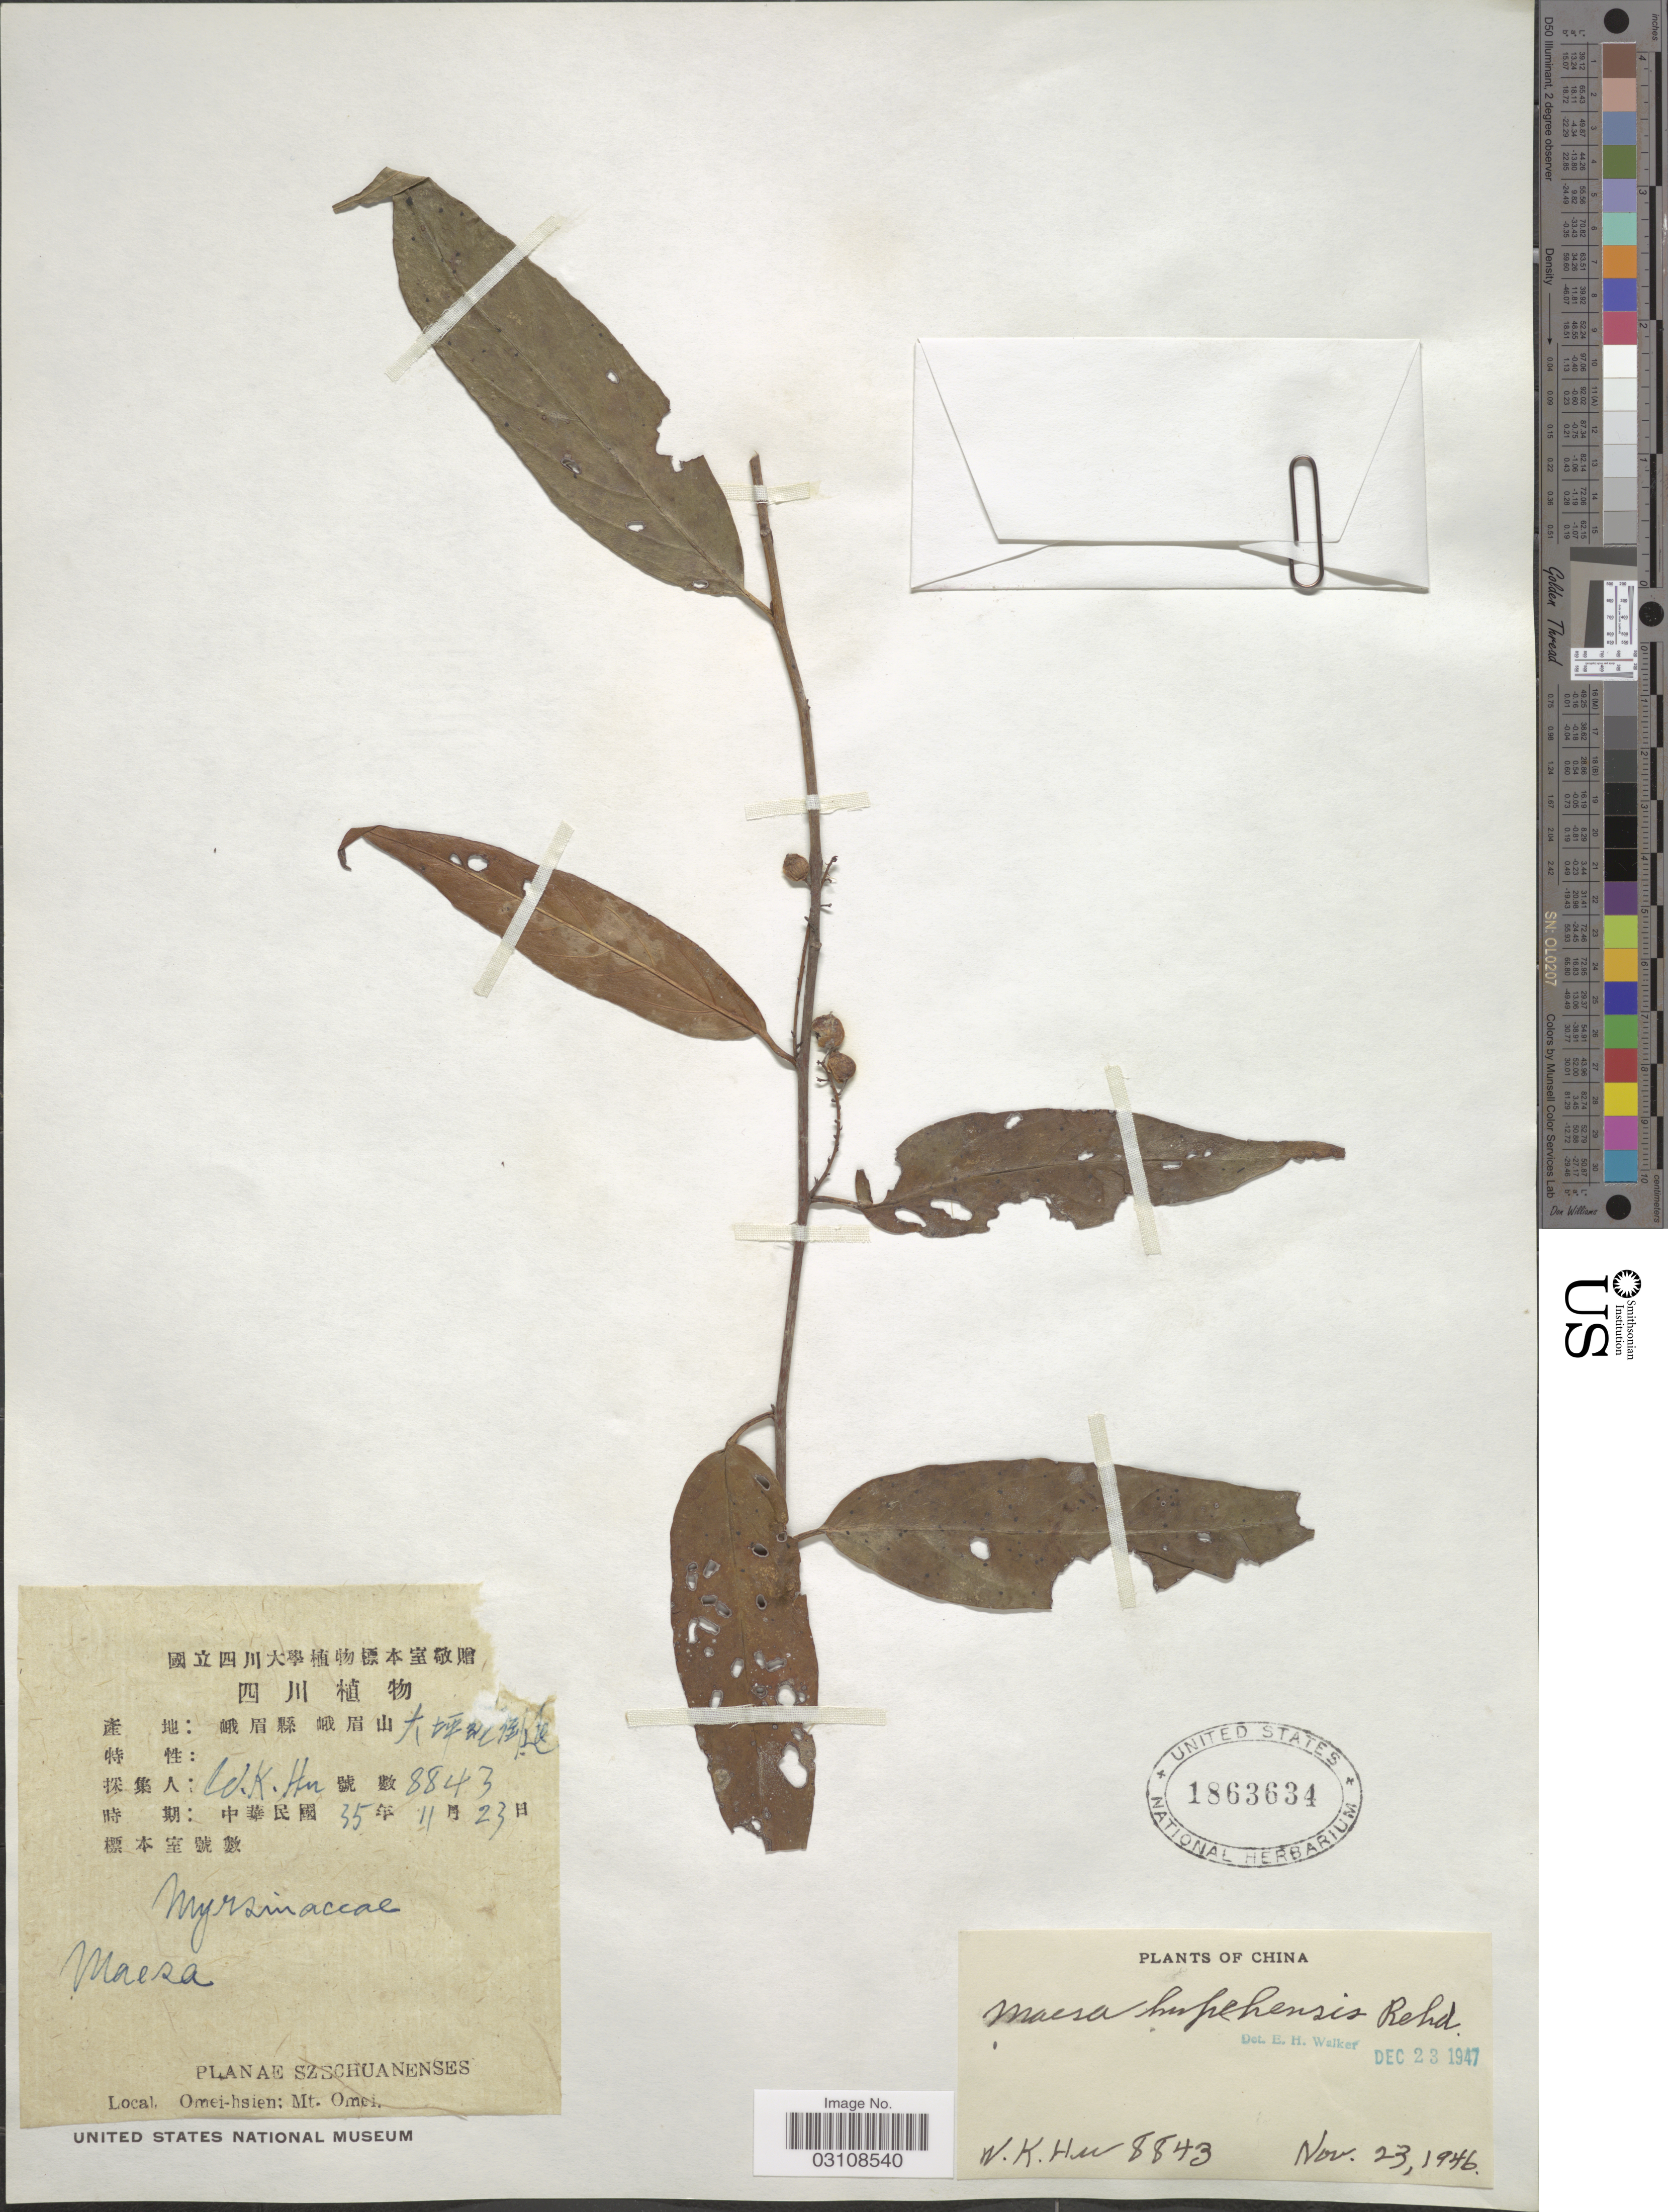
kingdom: Plantae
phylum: Tracheophyta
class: Magnoliopsida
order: Ericales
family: Primulaceae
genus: Maesa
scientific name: Maesa hupehensis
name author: Rehder in Sarg.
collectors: W. K. Hu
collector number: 8843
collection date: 1946-11-23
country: China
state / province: Sichuan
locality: Szechuanenses. Omei-hsien: Mt. Omei.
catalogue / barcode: US 1863634